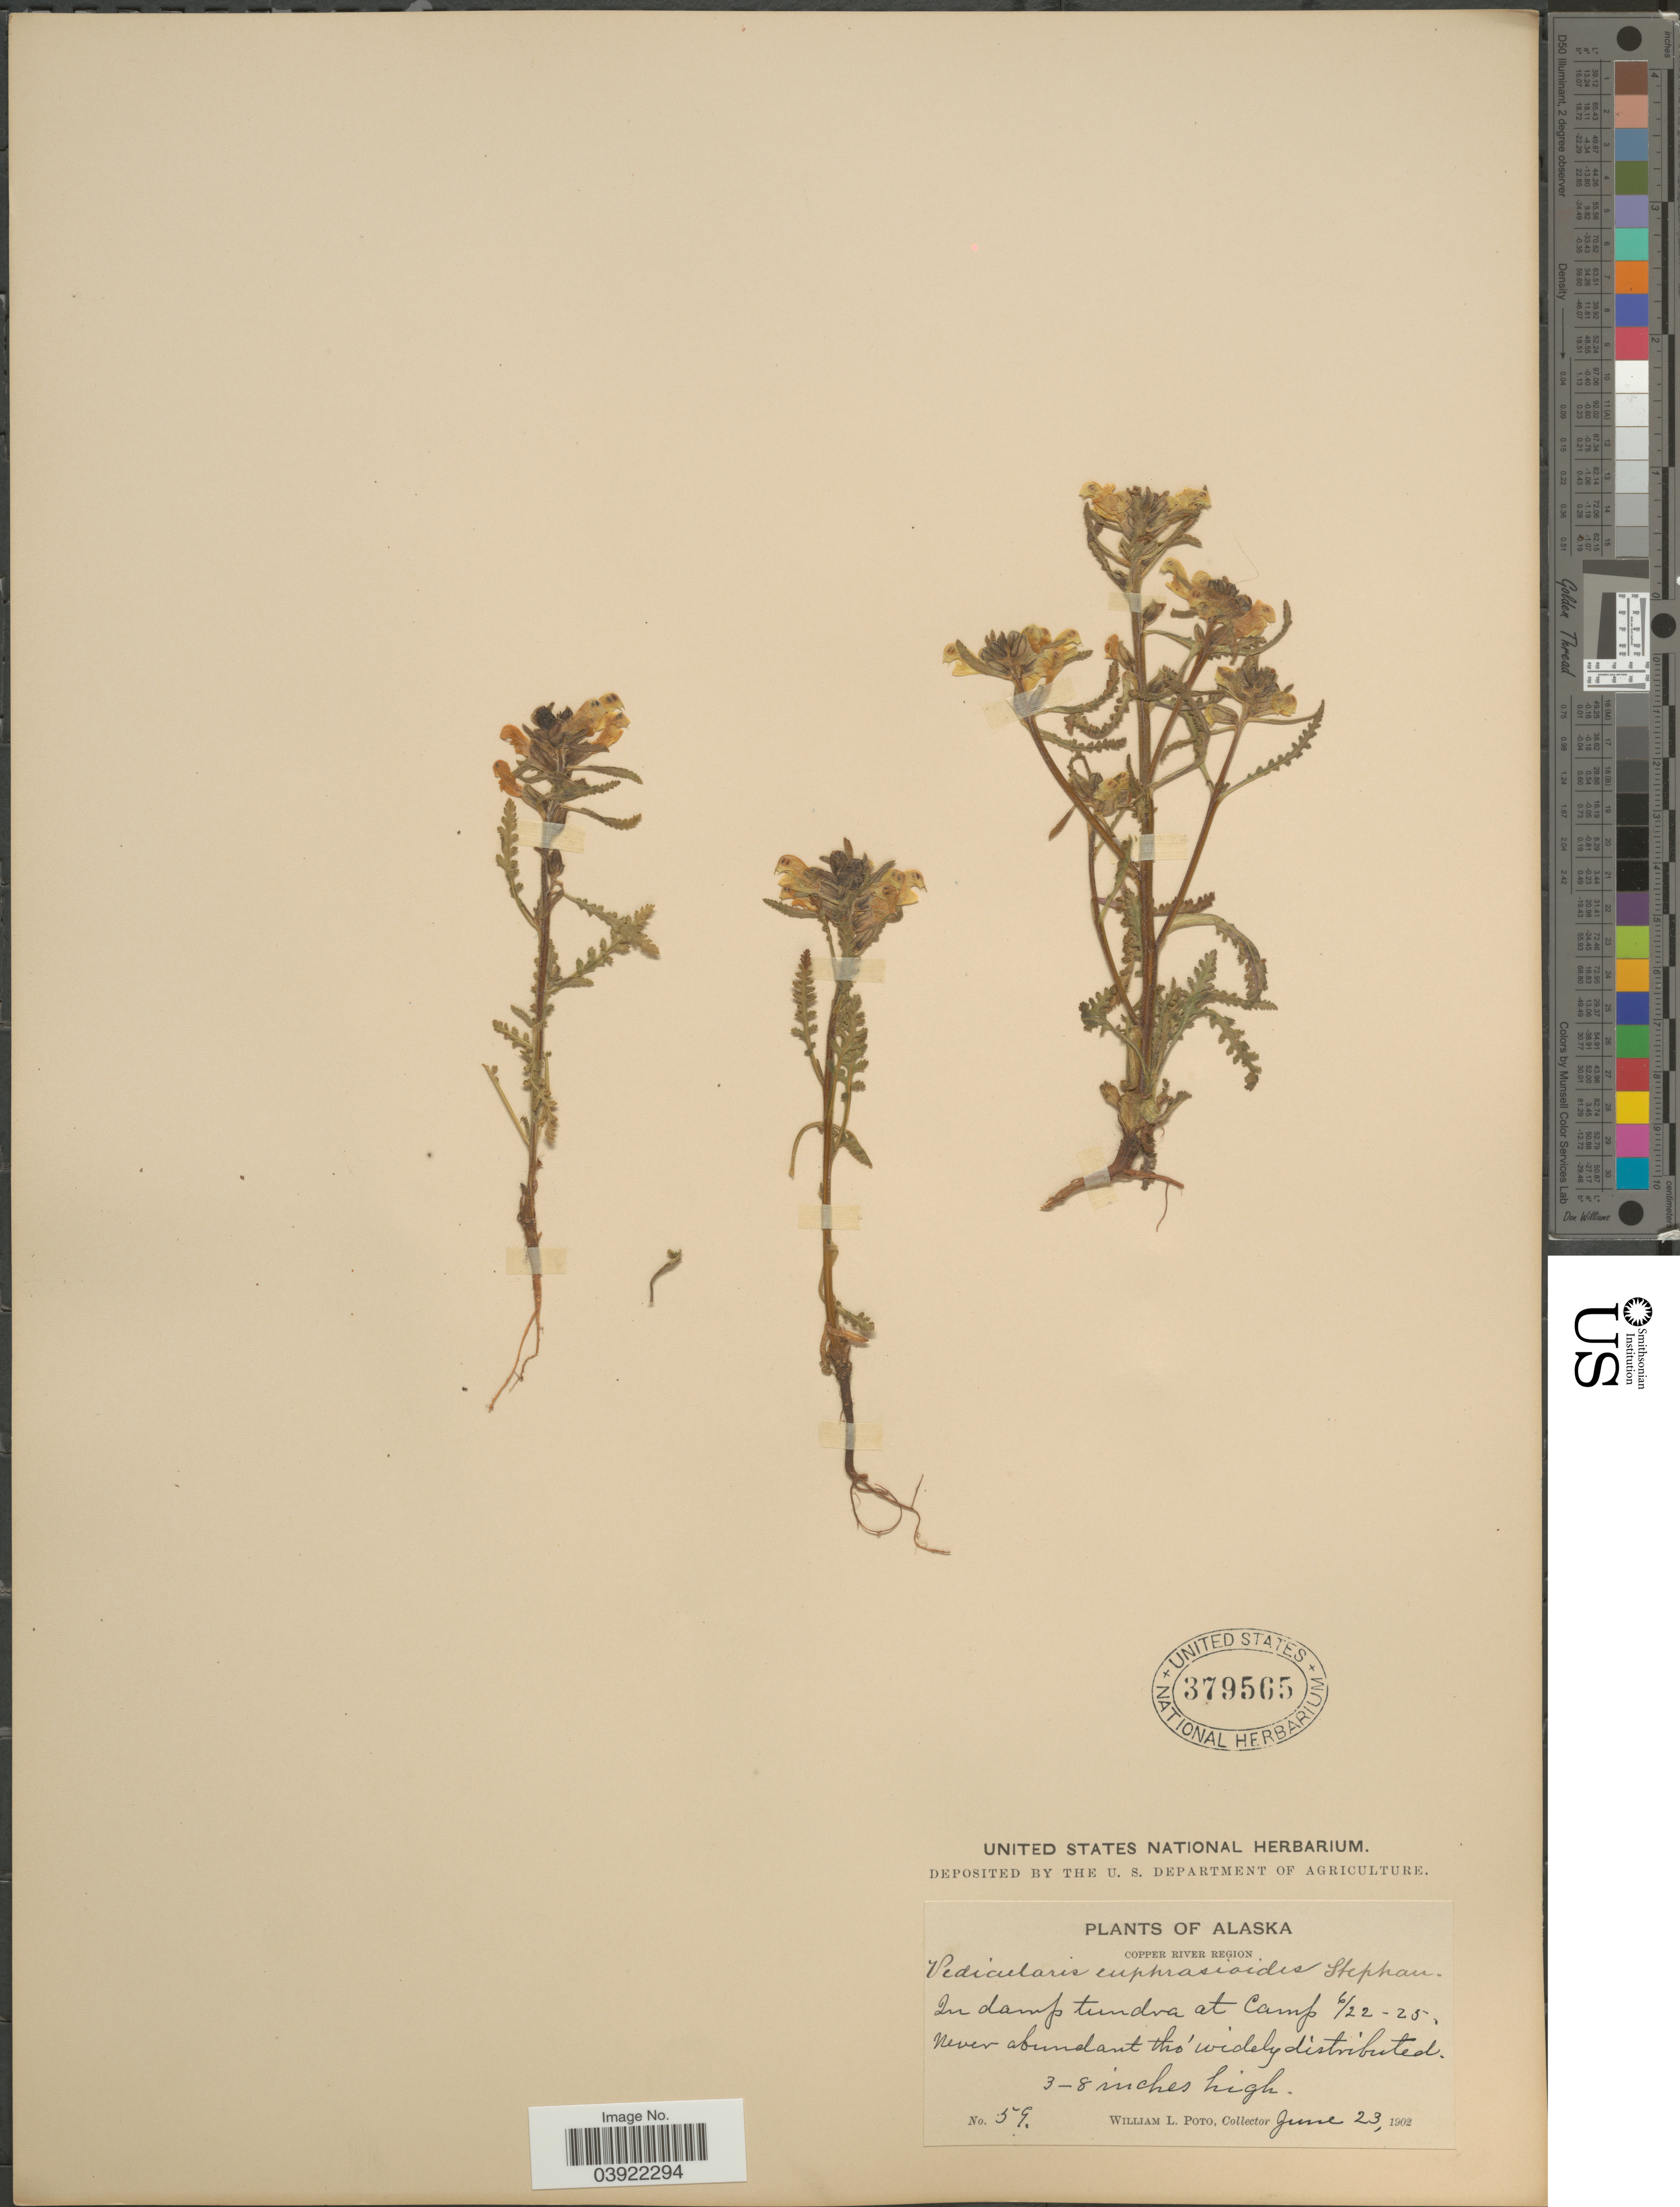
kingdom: Plantae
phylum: Tracheophyta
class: Magnoliopsida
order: Lamiales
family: Orobanchaceae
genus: Pedicularis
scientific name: Pedicularis labradorica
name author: Wirsing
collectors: W. Poto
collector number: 59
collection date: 1902-06-23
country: United States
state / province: Alaska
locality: Copper River Region. In damp tundra at Camp 6/22-25.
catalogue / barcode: US 379565